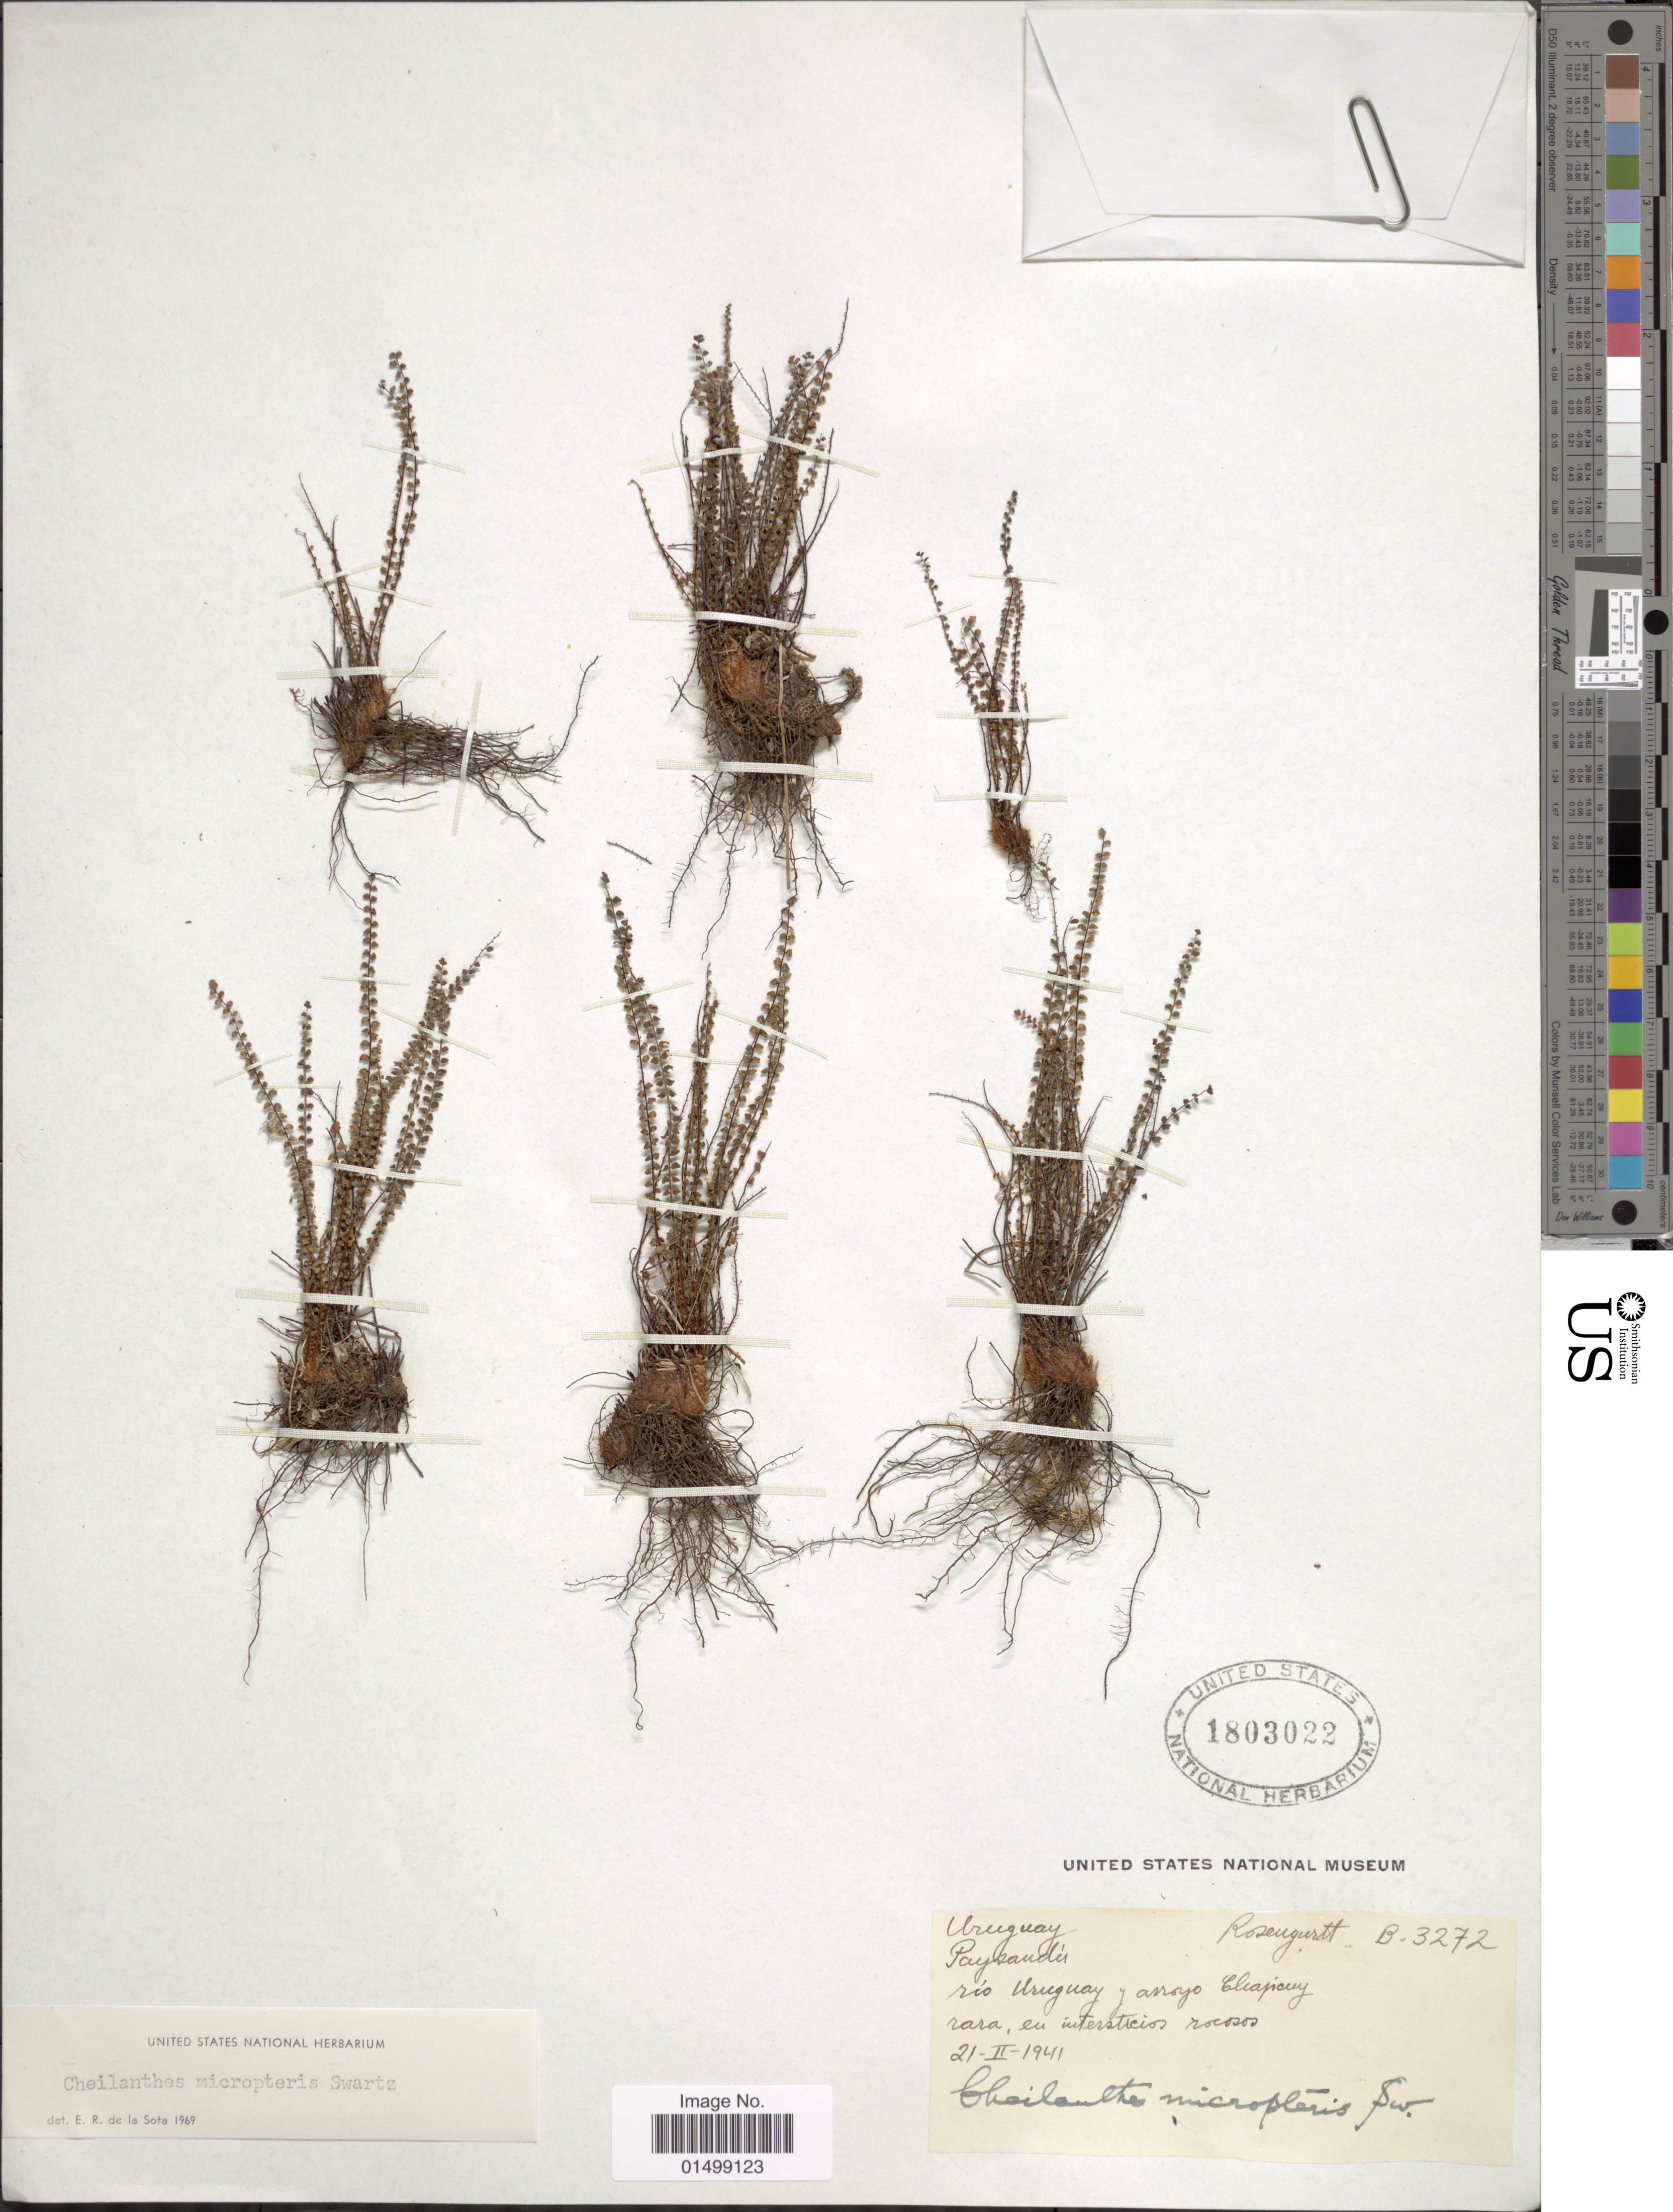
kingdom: Plantae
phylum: Tracheophyta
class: Polypodiopsida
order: Polypodiales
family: Pteridaceae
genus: Cheilanthes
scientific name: Cheilanthes micropteris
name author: Sw.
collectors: Rosengurtt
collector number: B-3272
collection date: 1941-02-21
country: Uruguay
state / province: Paysandu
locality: Rio Uruguay y arroyo Chapicuy.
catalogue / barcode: US 1803022